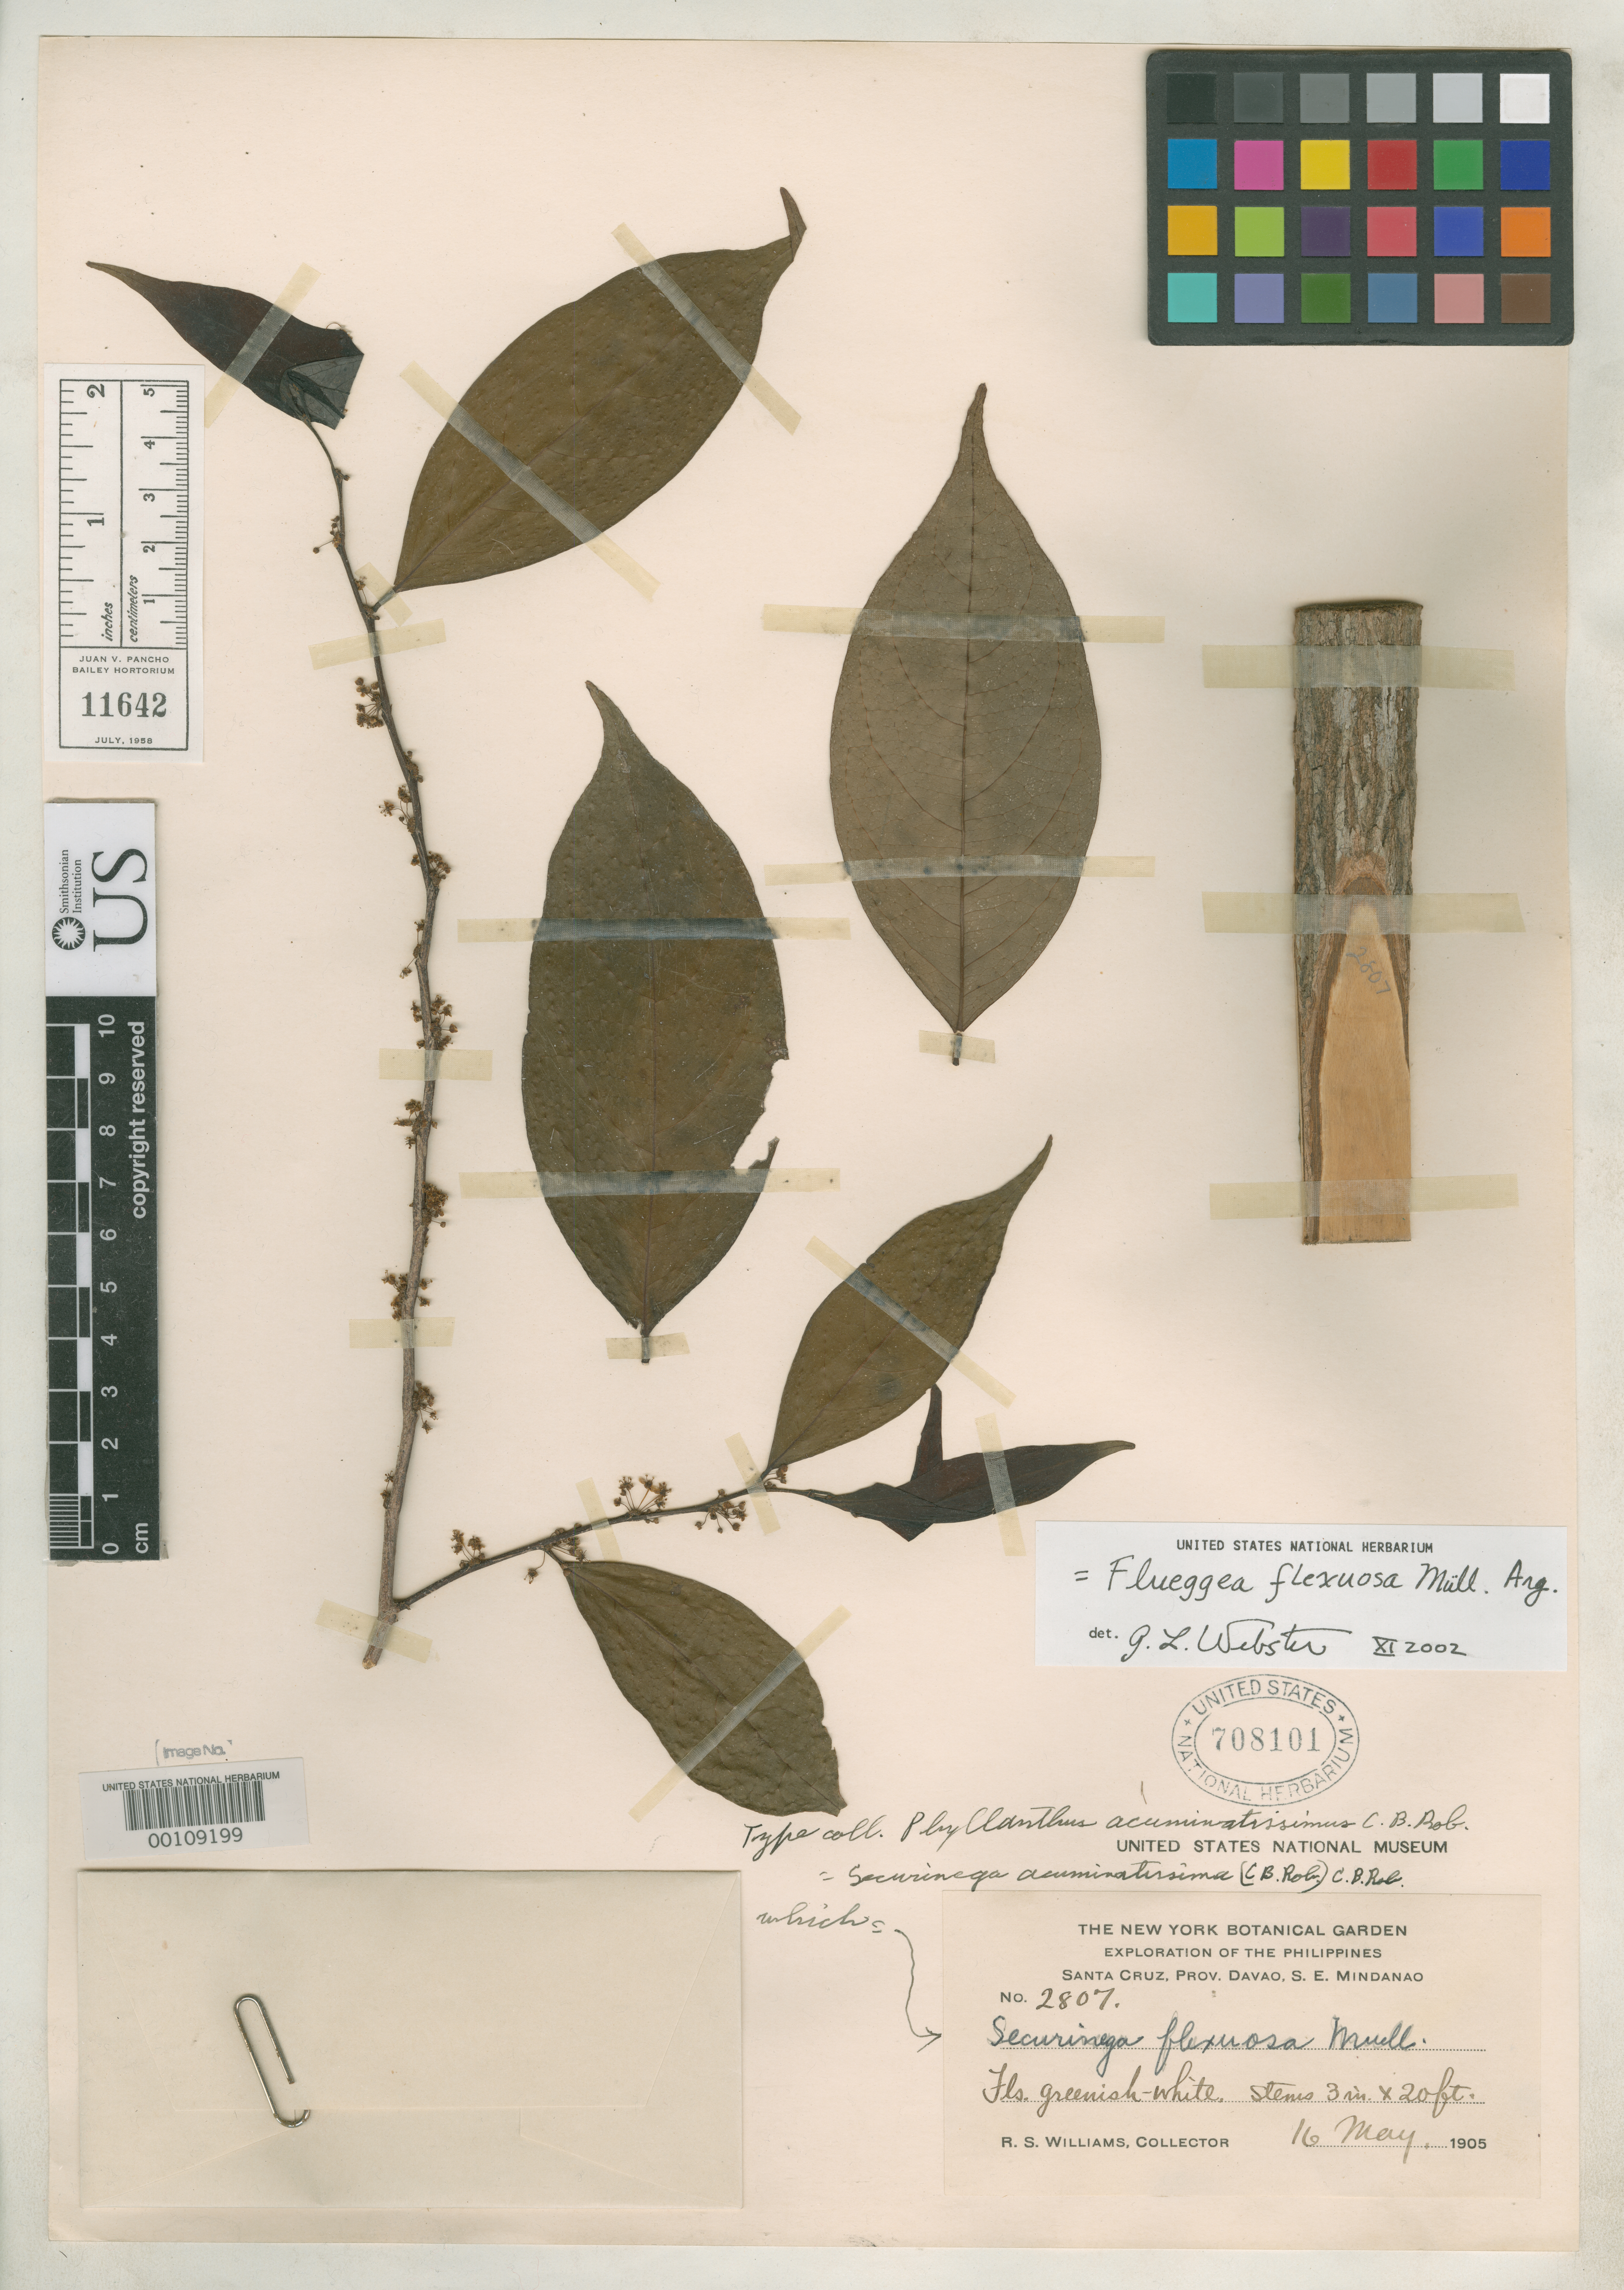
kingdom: Plantae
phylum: Tracheophyta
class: Magnoliopsida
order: Malpighiales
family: Phyllanthaceae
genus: Phyllanthus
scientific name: Phyllanthus acuminatissimus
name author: C.B. Rob.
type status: Isotype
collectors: R. S. Williams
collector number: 2807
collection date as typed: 16 May 1905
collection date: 1905-05-16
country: Philippines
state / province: Davao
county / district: Davao del Sur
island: Mindanao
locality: Santa Cruz.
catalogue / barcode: US 708101